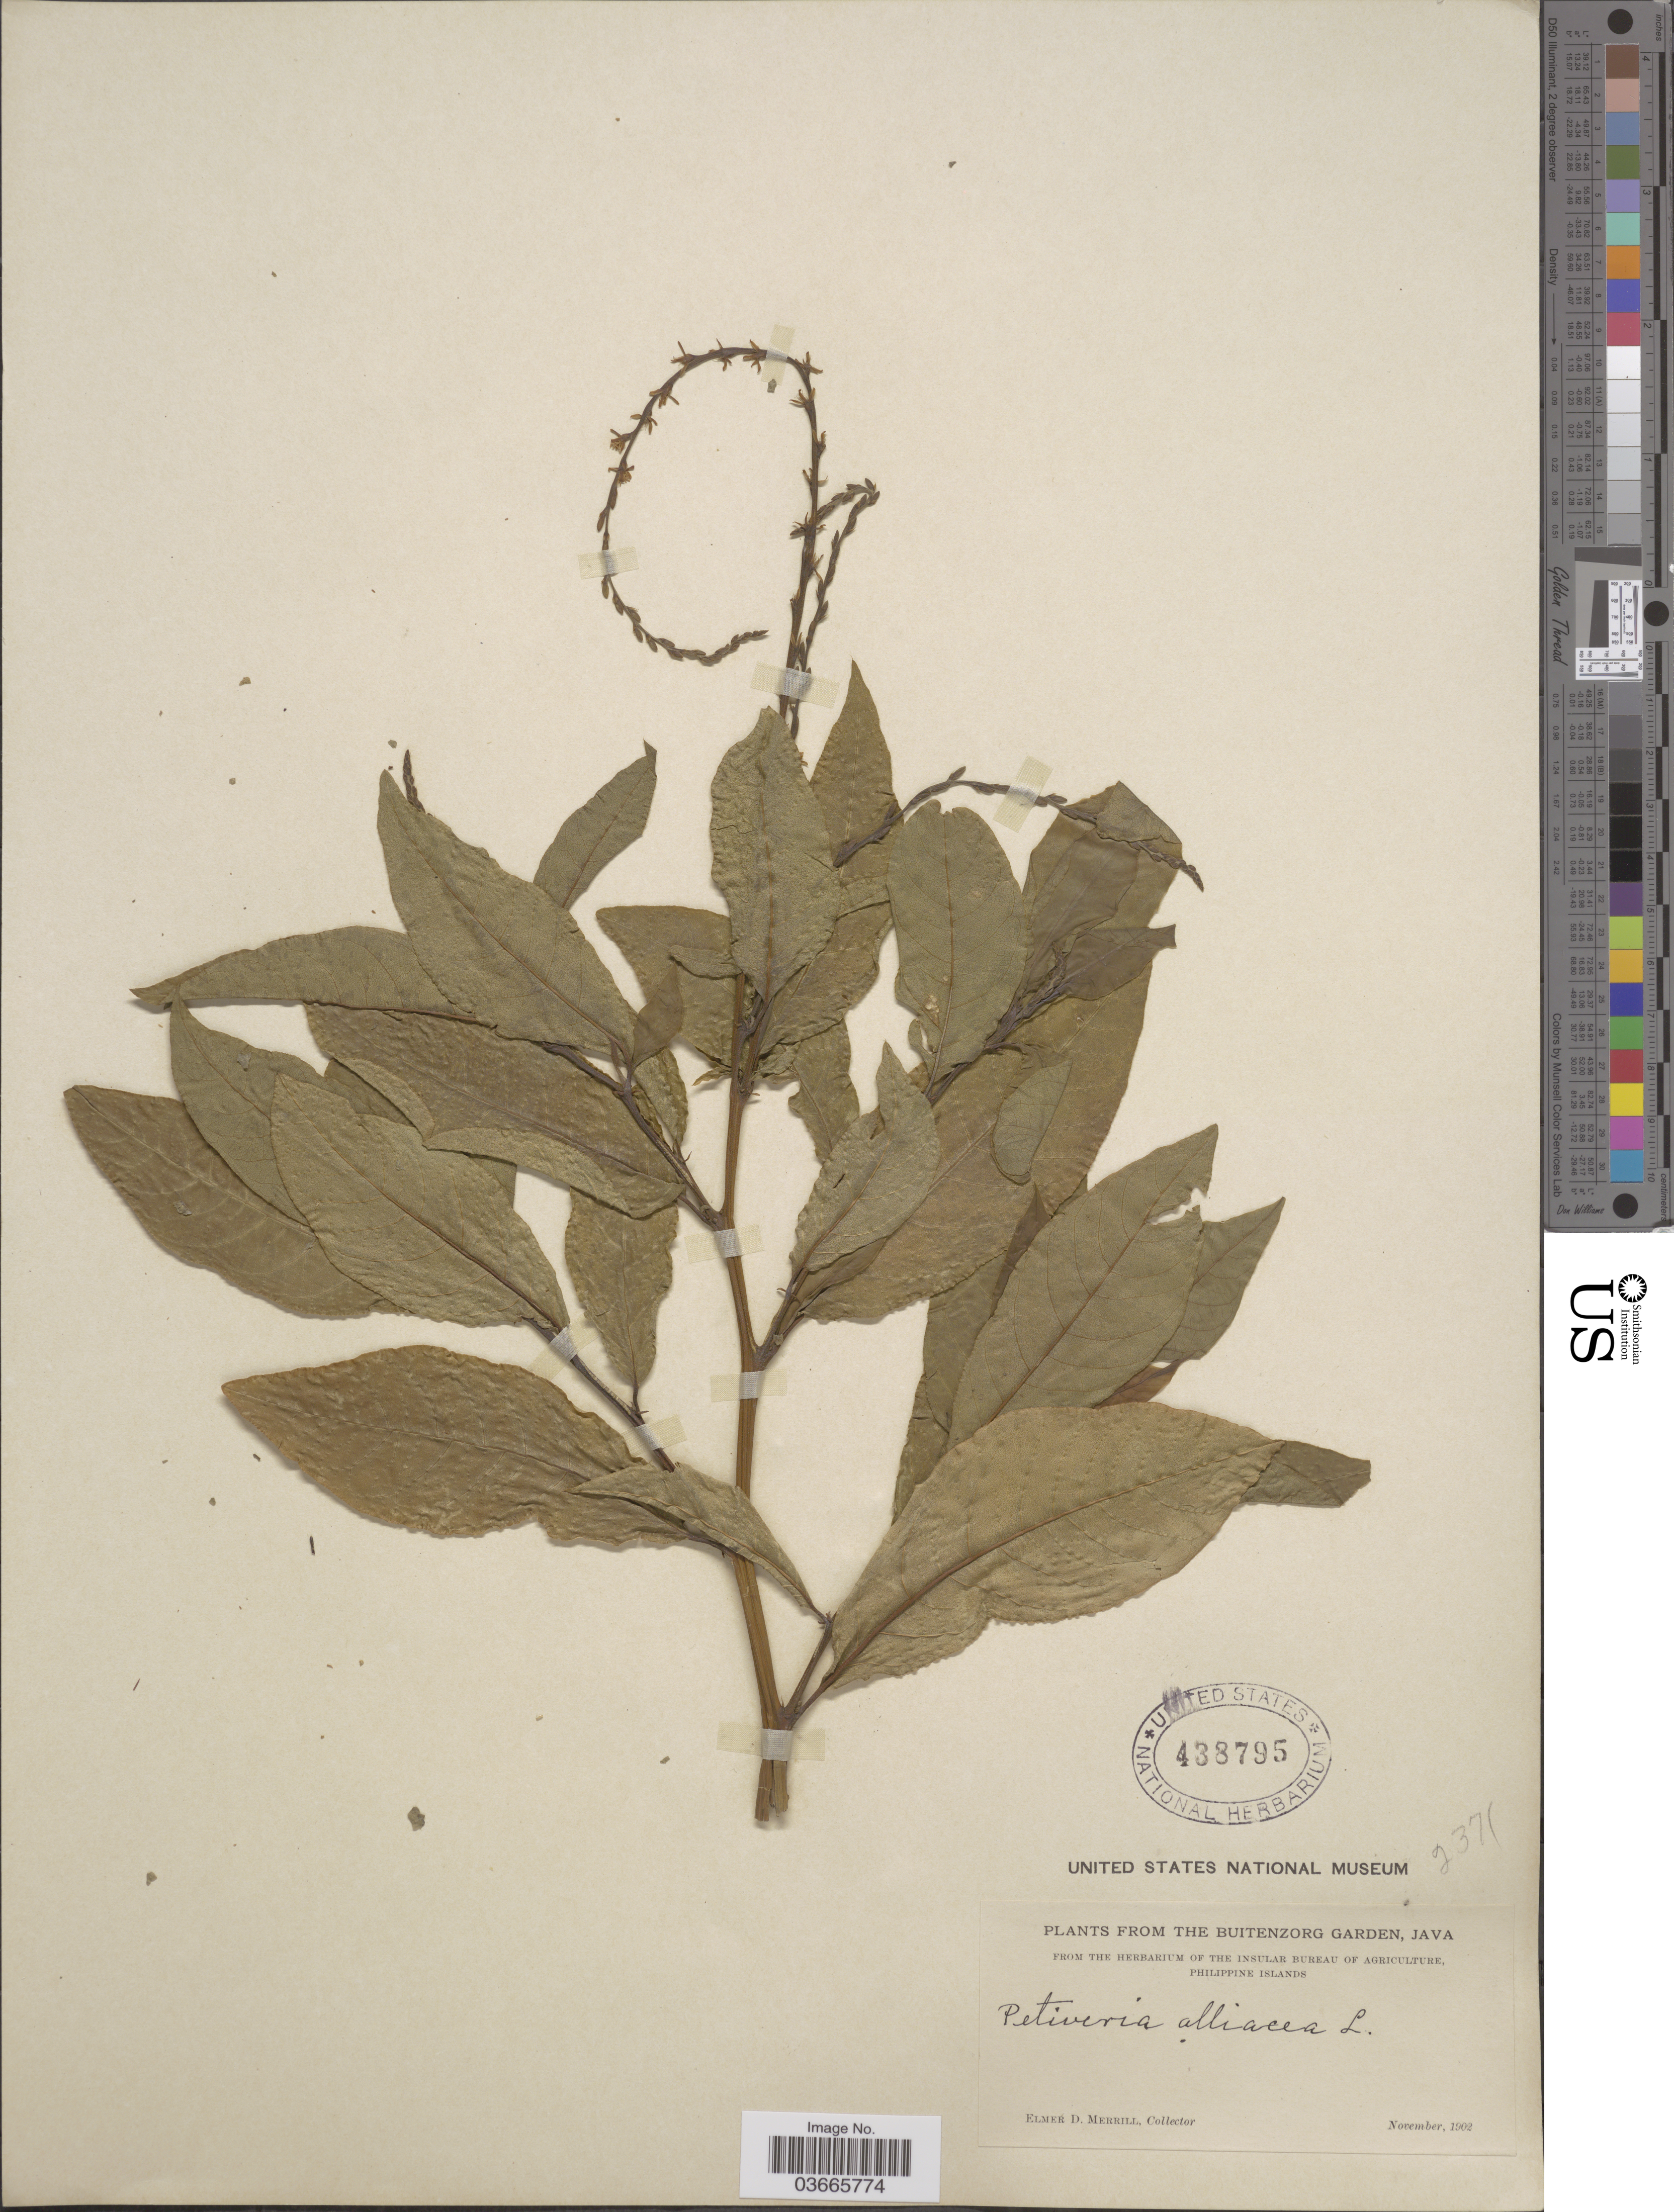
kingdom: Plantae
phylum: Tracheophyta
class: Magnoliopsida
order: Caryophyllales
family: Phytolaccaceae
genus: Petiveria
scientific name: Petiveria alliacea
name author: L.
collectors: E. D. Merrill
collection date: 1902-11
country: Indonesia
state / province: Java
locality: The Buitenzorg Garden.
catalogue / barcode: US 438795